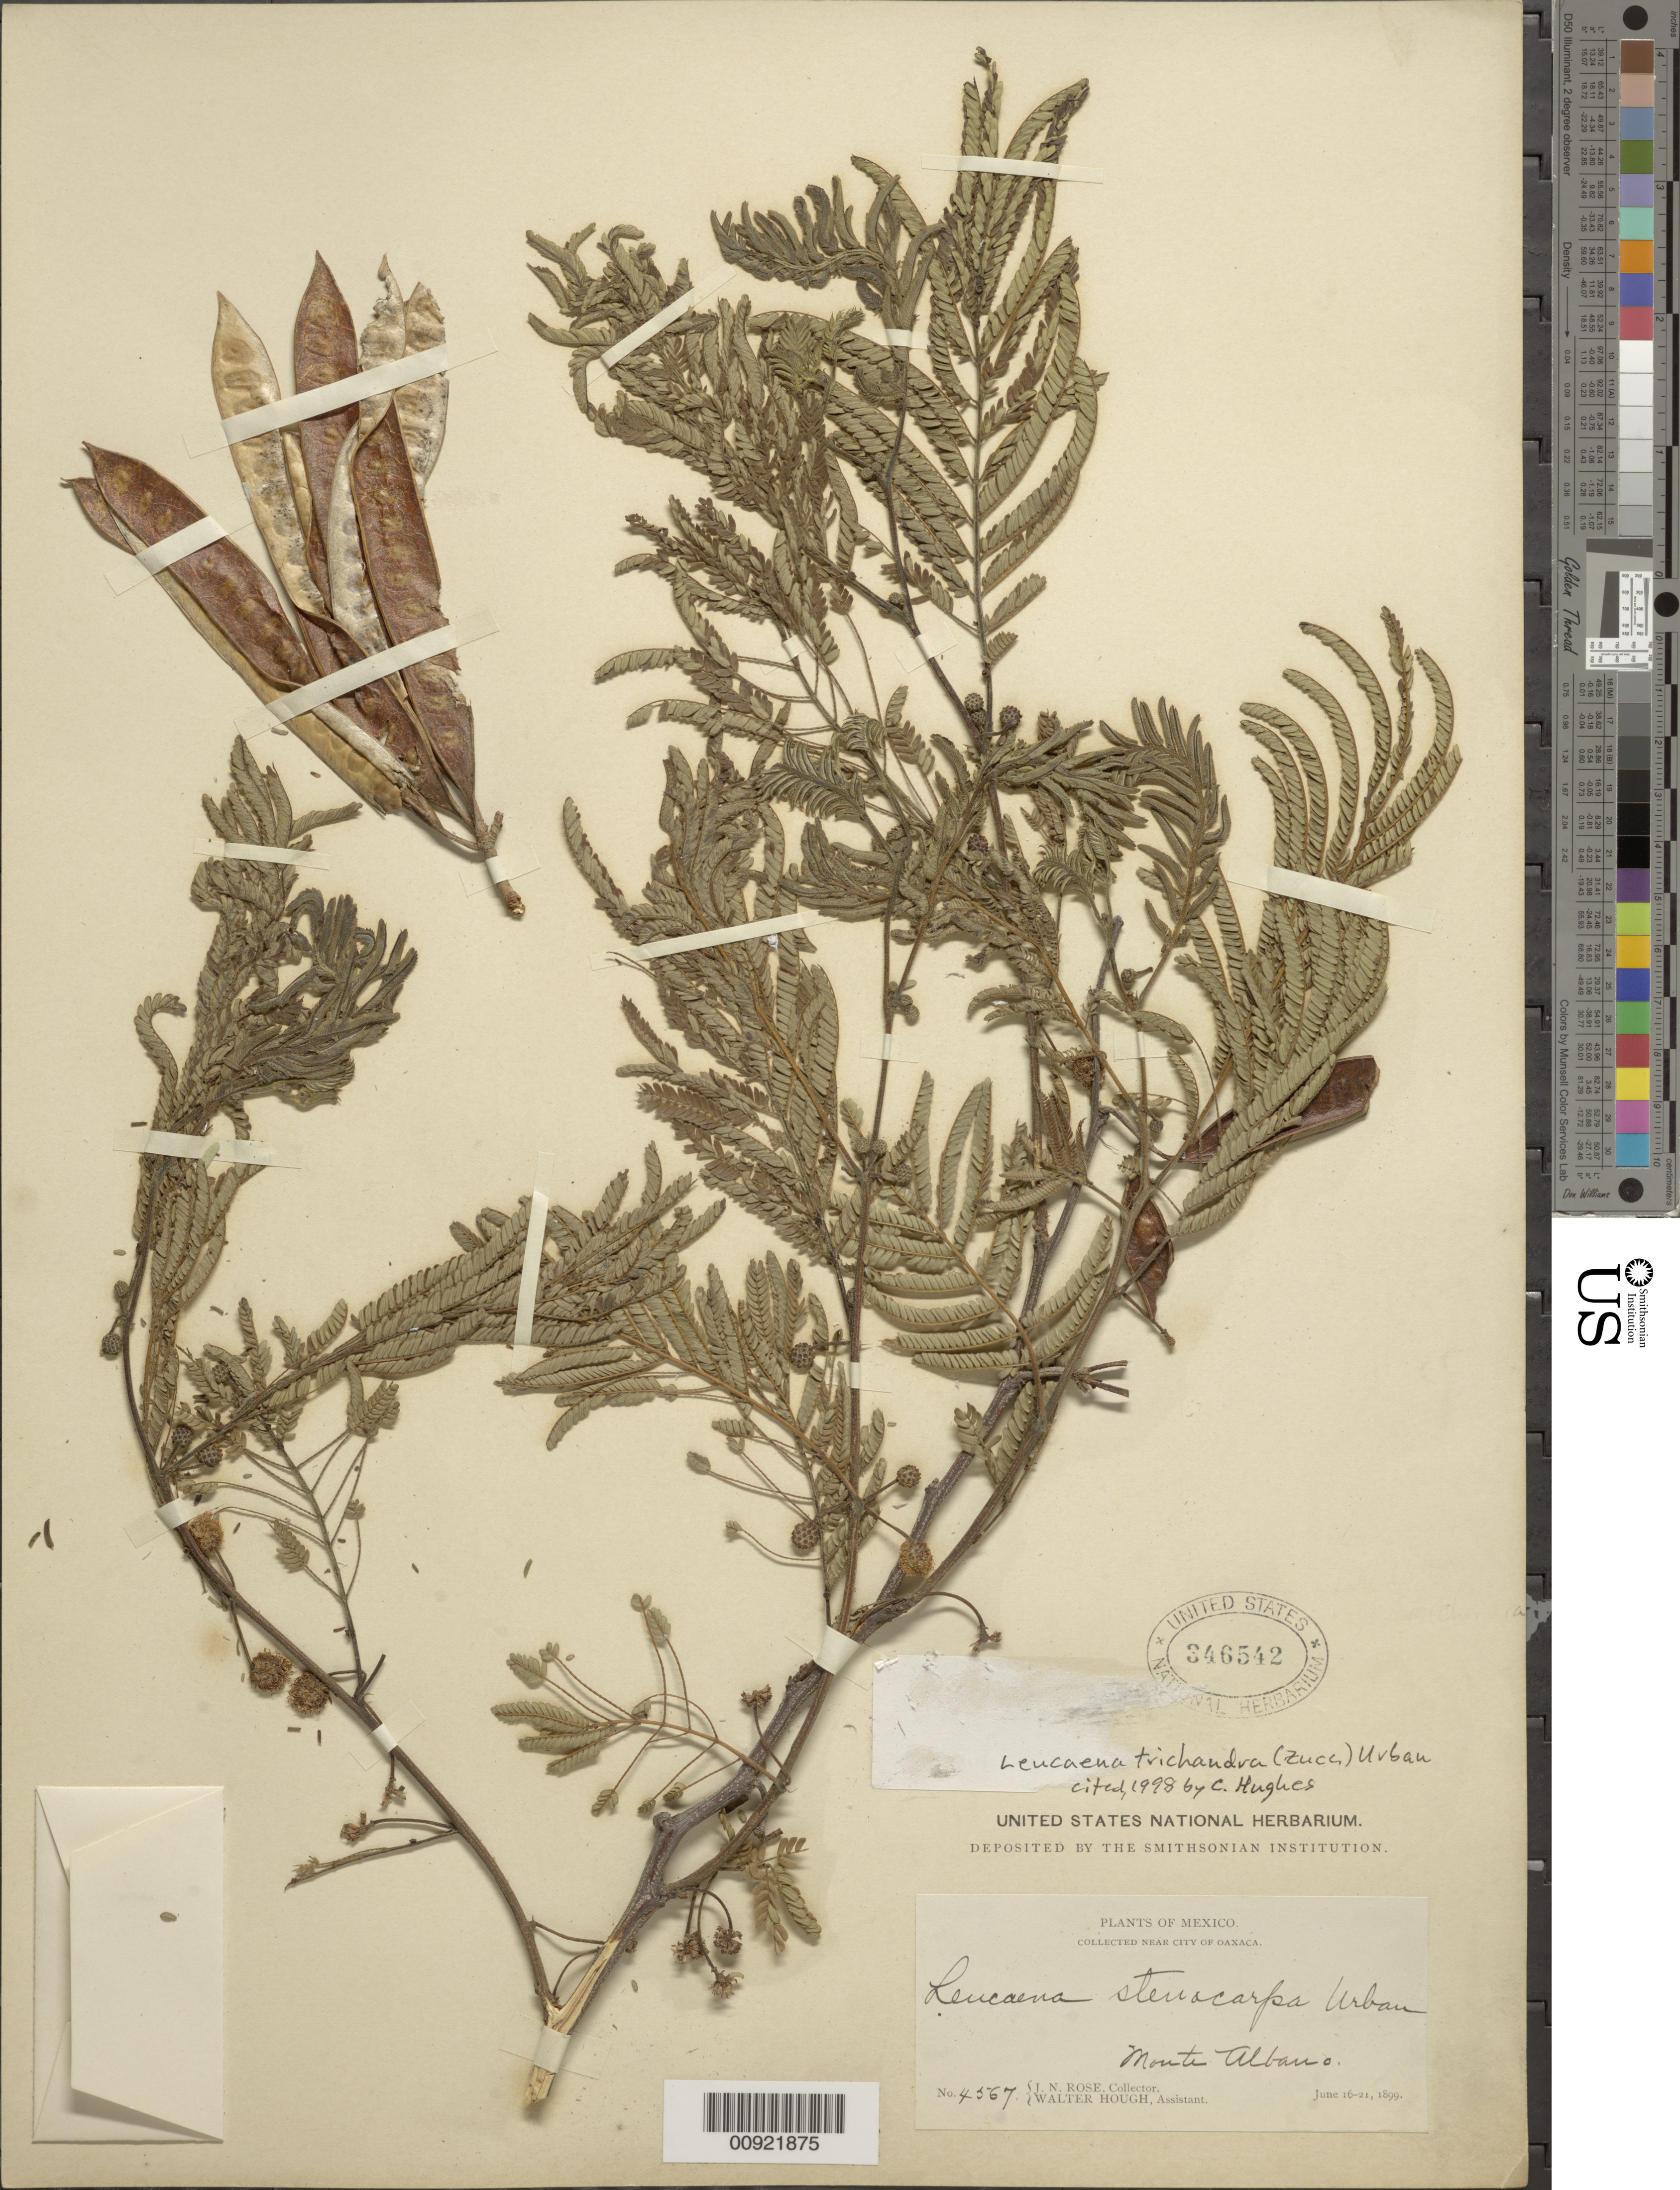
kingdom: Plantae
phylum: Tracheophyta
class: Magnoliopsida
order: Fabales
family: Fabaceae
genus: Leucaena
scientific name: Leucaena trichandra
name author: (Zucc.) Urb.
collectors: J. N. Rose & W. Hough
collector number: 4567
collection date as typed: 16 Jun 1899 to 21 Jun 1899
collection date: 1899-06-16/1899-06-21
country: Mexico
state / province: Oaxaca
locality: Monte Albano [sic correct spelling Monte Albán]. Near City of Oaxaca.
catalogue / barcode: US 346542